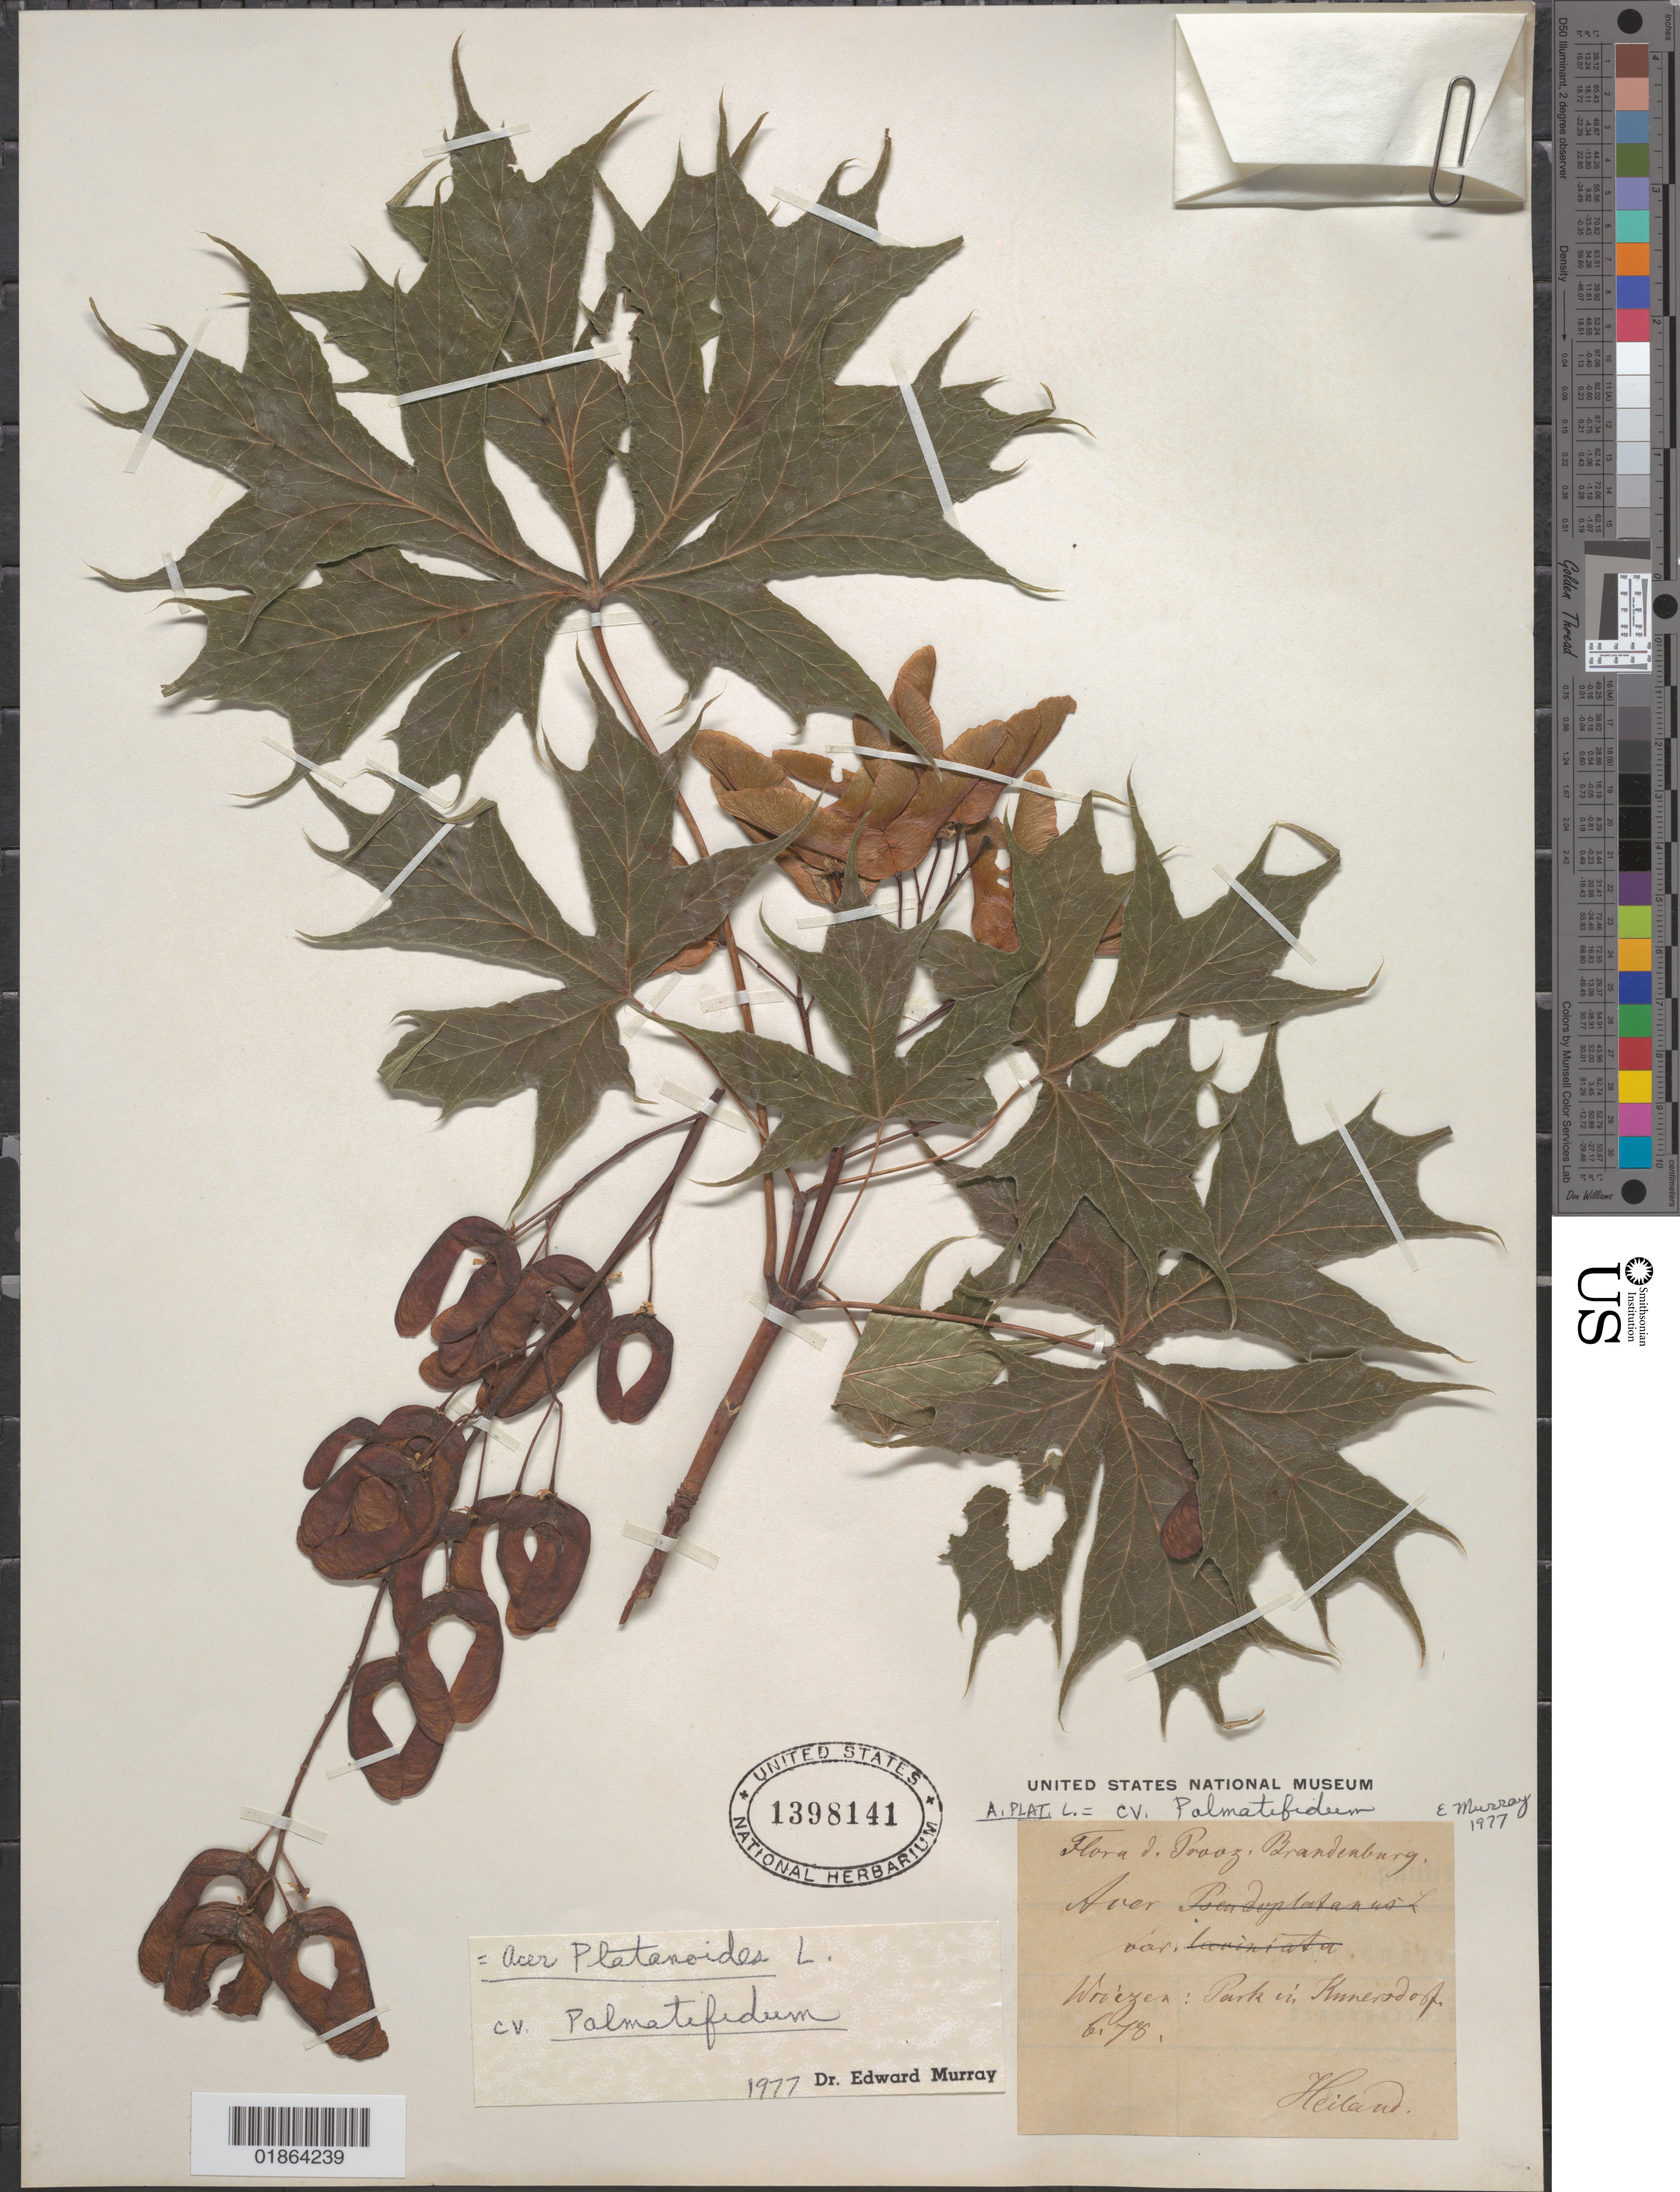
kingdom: Plantae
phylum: Tracheophyta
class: Magnoliopsida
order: Sapindales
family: Sapindaceae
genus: Acer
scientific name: Acer platanoides var. palmatifidum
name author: Tausch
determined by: Murray, Edward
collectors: -. Heiland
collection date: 1878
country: Germany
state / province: Brandenburg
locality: Wriezen: Park in Kunersdorf [Kunowice]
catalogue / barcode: US 1398141